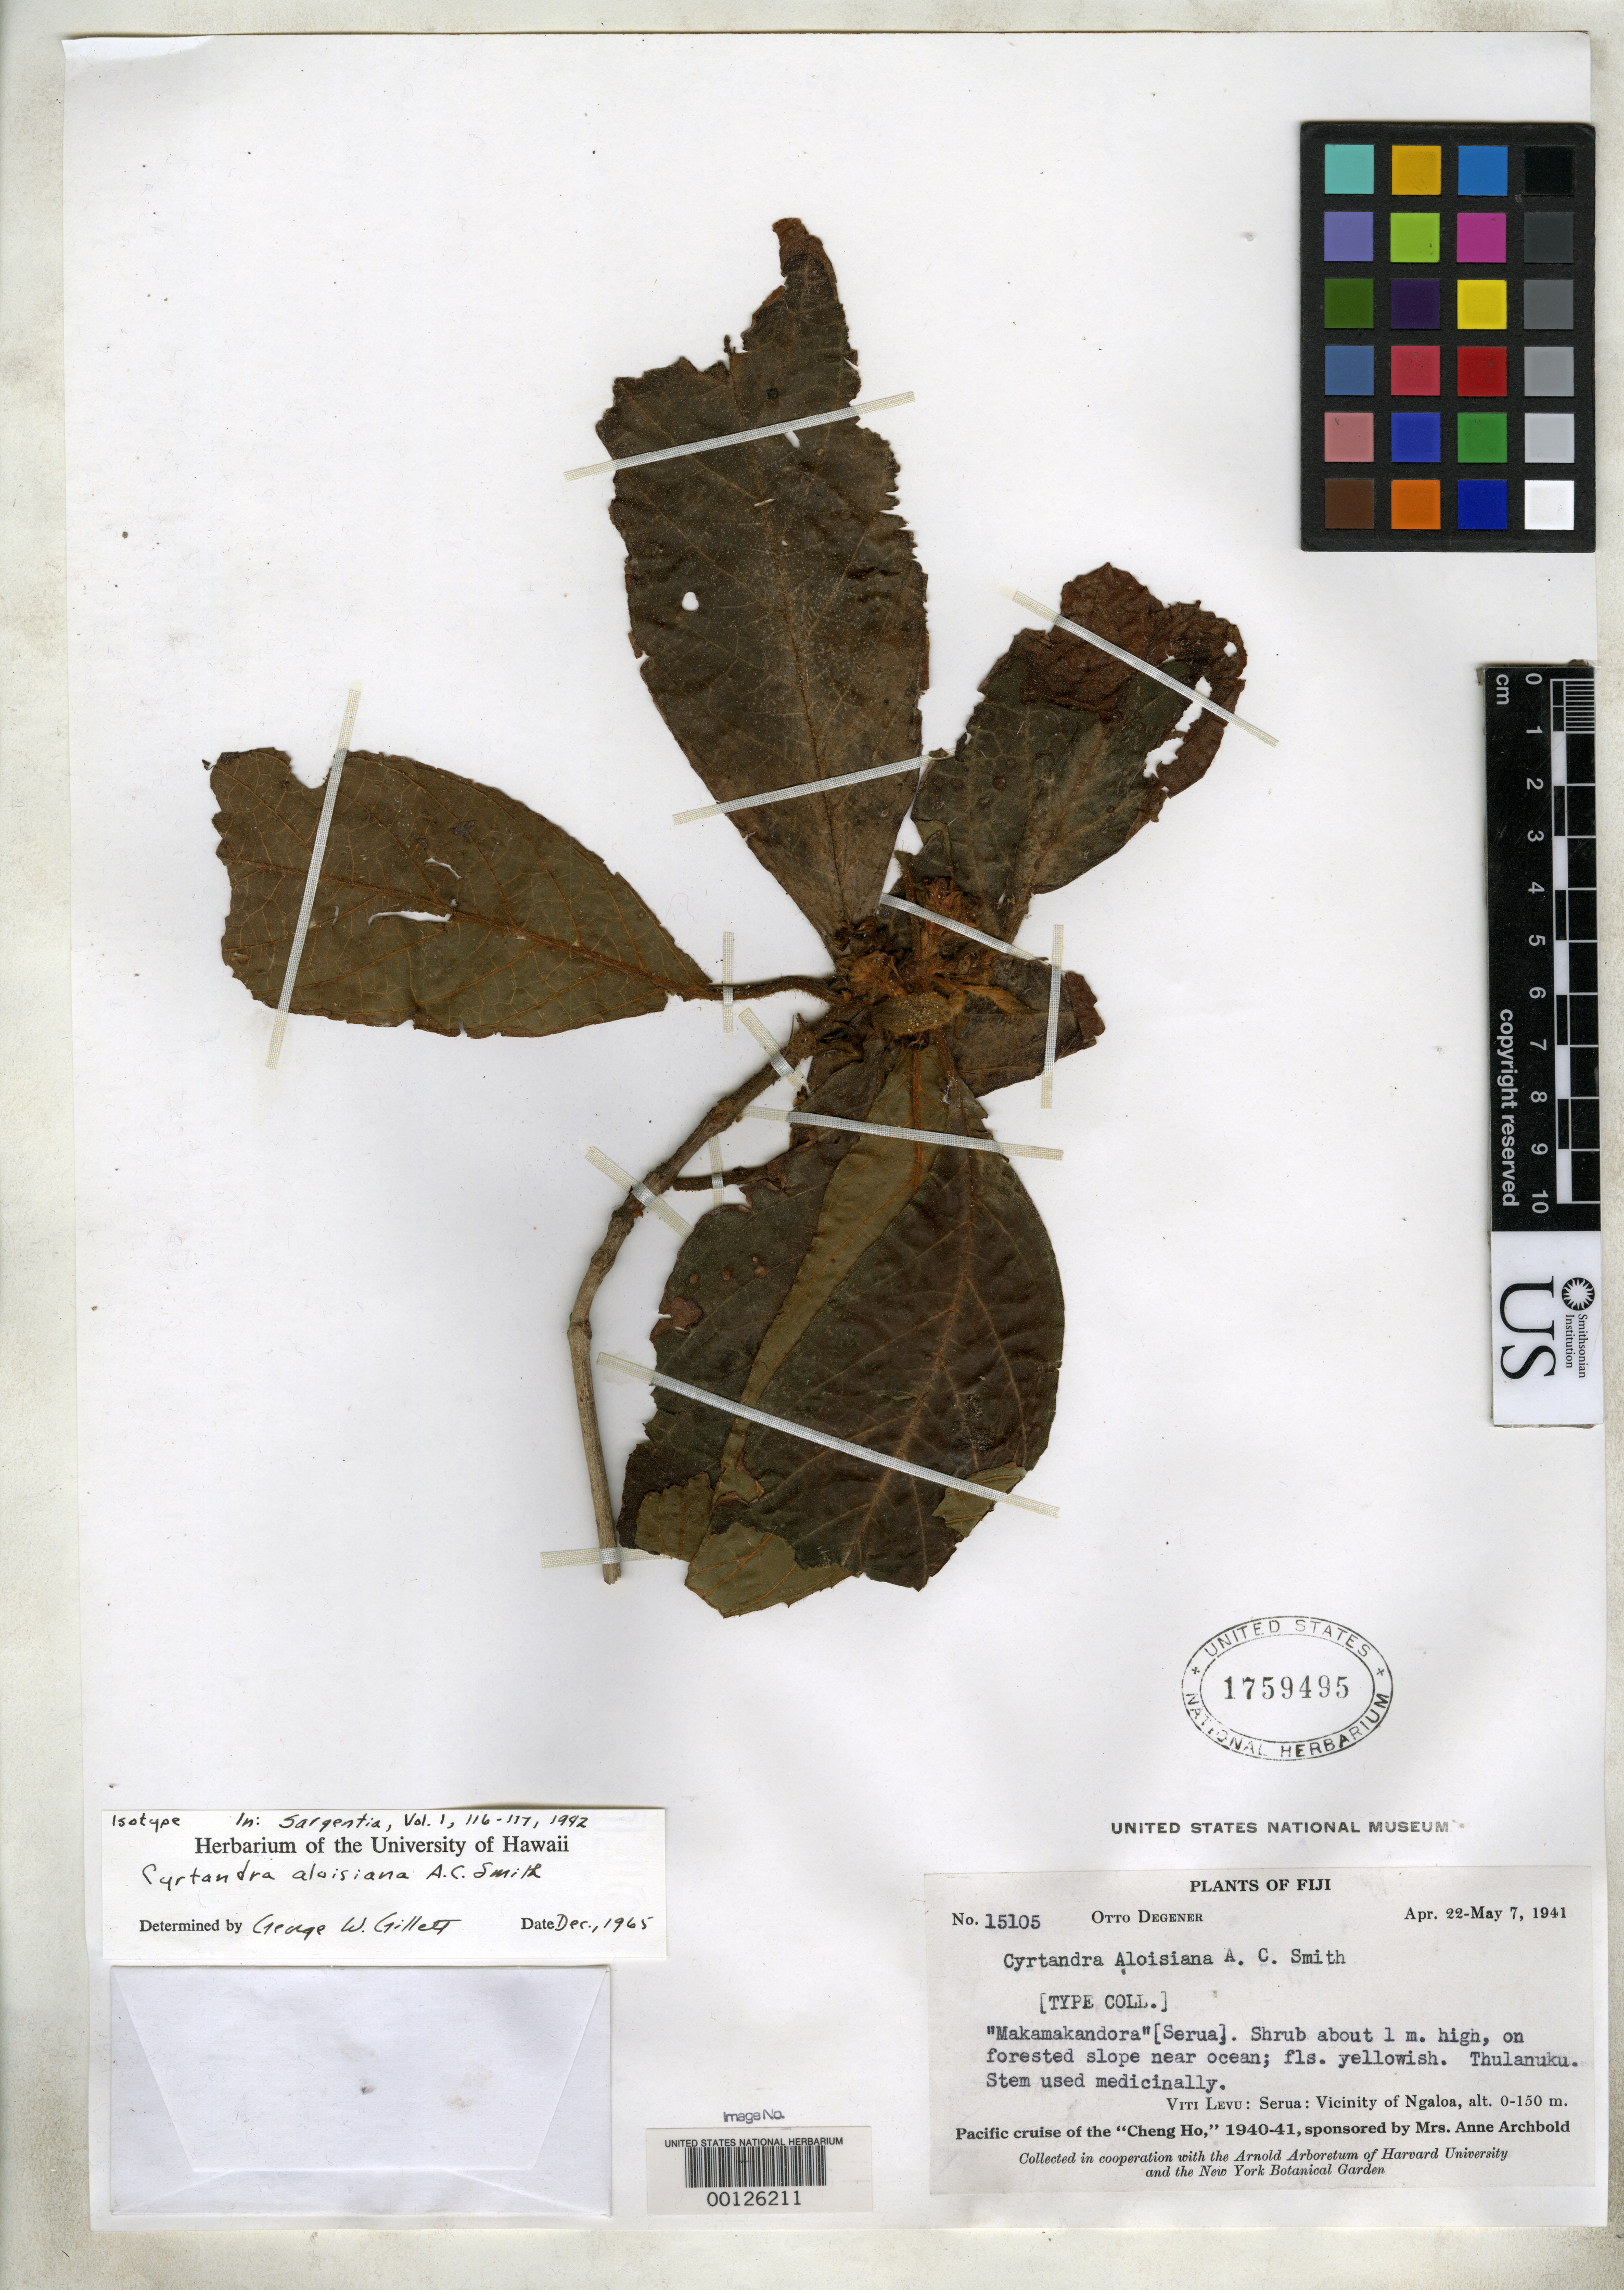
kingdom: Plantae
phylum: Tracheophyta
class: Magnoliopsida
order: Lamiales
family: Gesneriaceae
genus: Cyrtandra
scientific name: Cyrtandra aloisiana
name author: A.C. Sm.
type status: Isotype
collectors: O. Degener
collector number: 15105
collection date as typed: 22 Apr 1941 to 07 May 1941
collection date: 1941-04-22/1941-05-07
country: Fiji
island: Viti Levu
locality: Ngaloa. [Viti Levu Group]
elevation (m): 0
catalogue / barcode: US 1759495